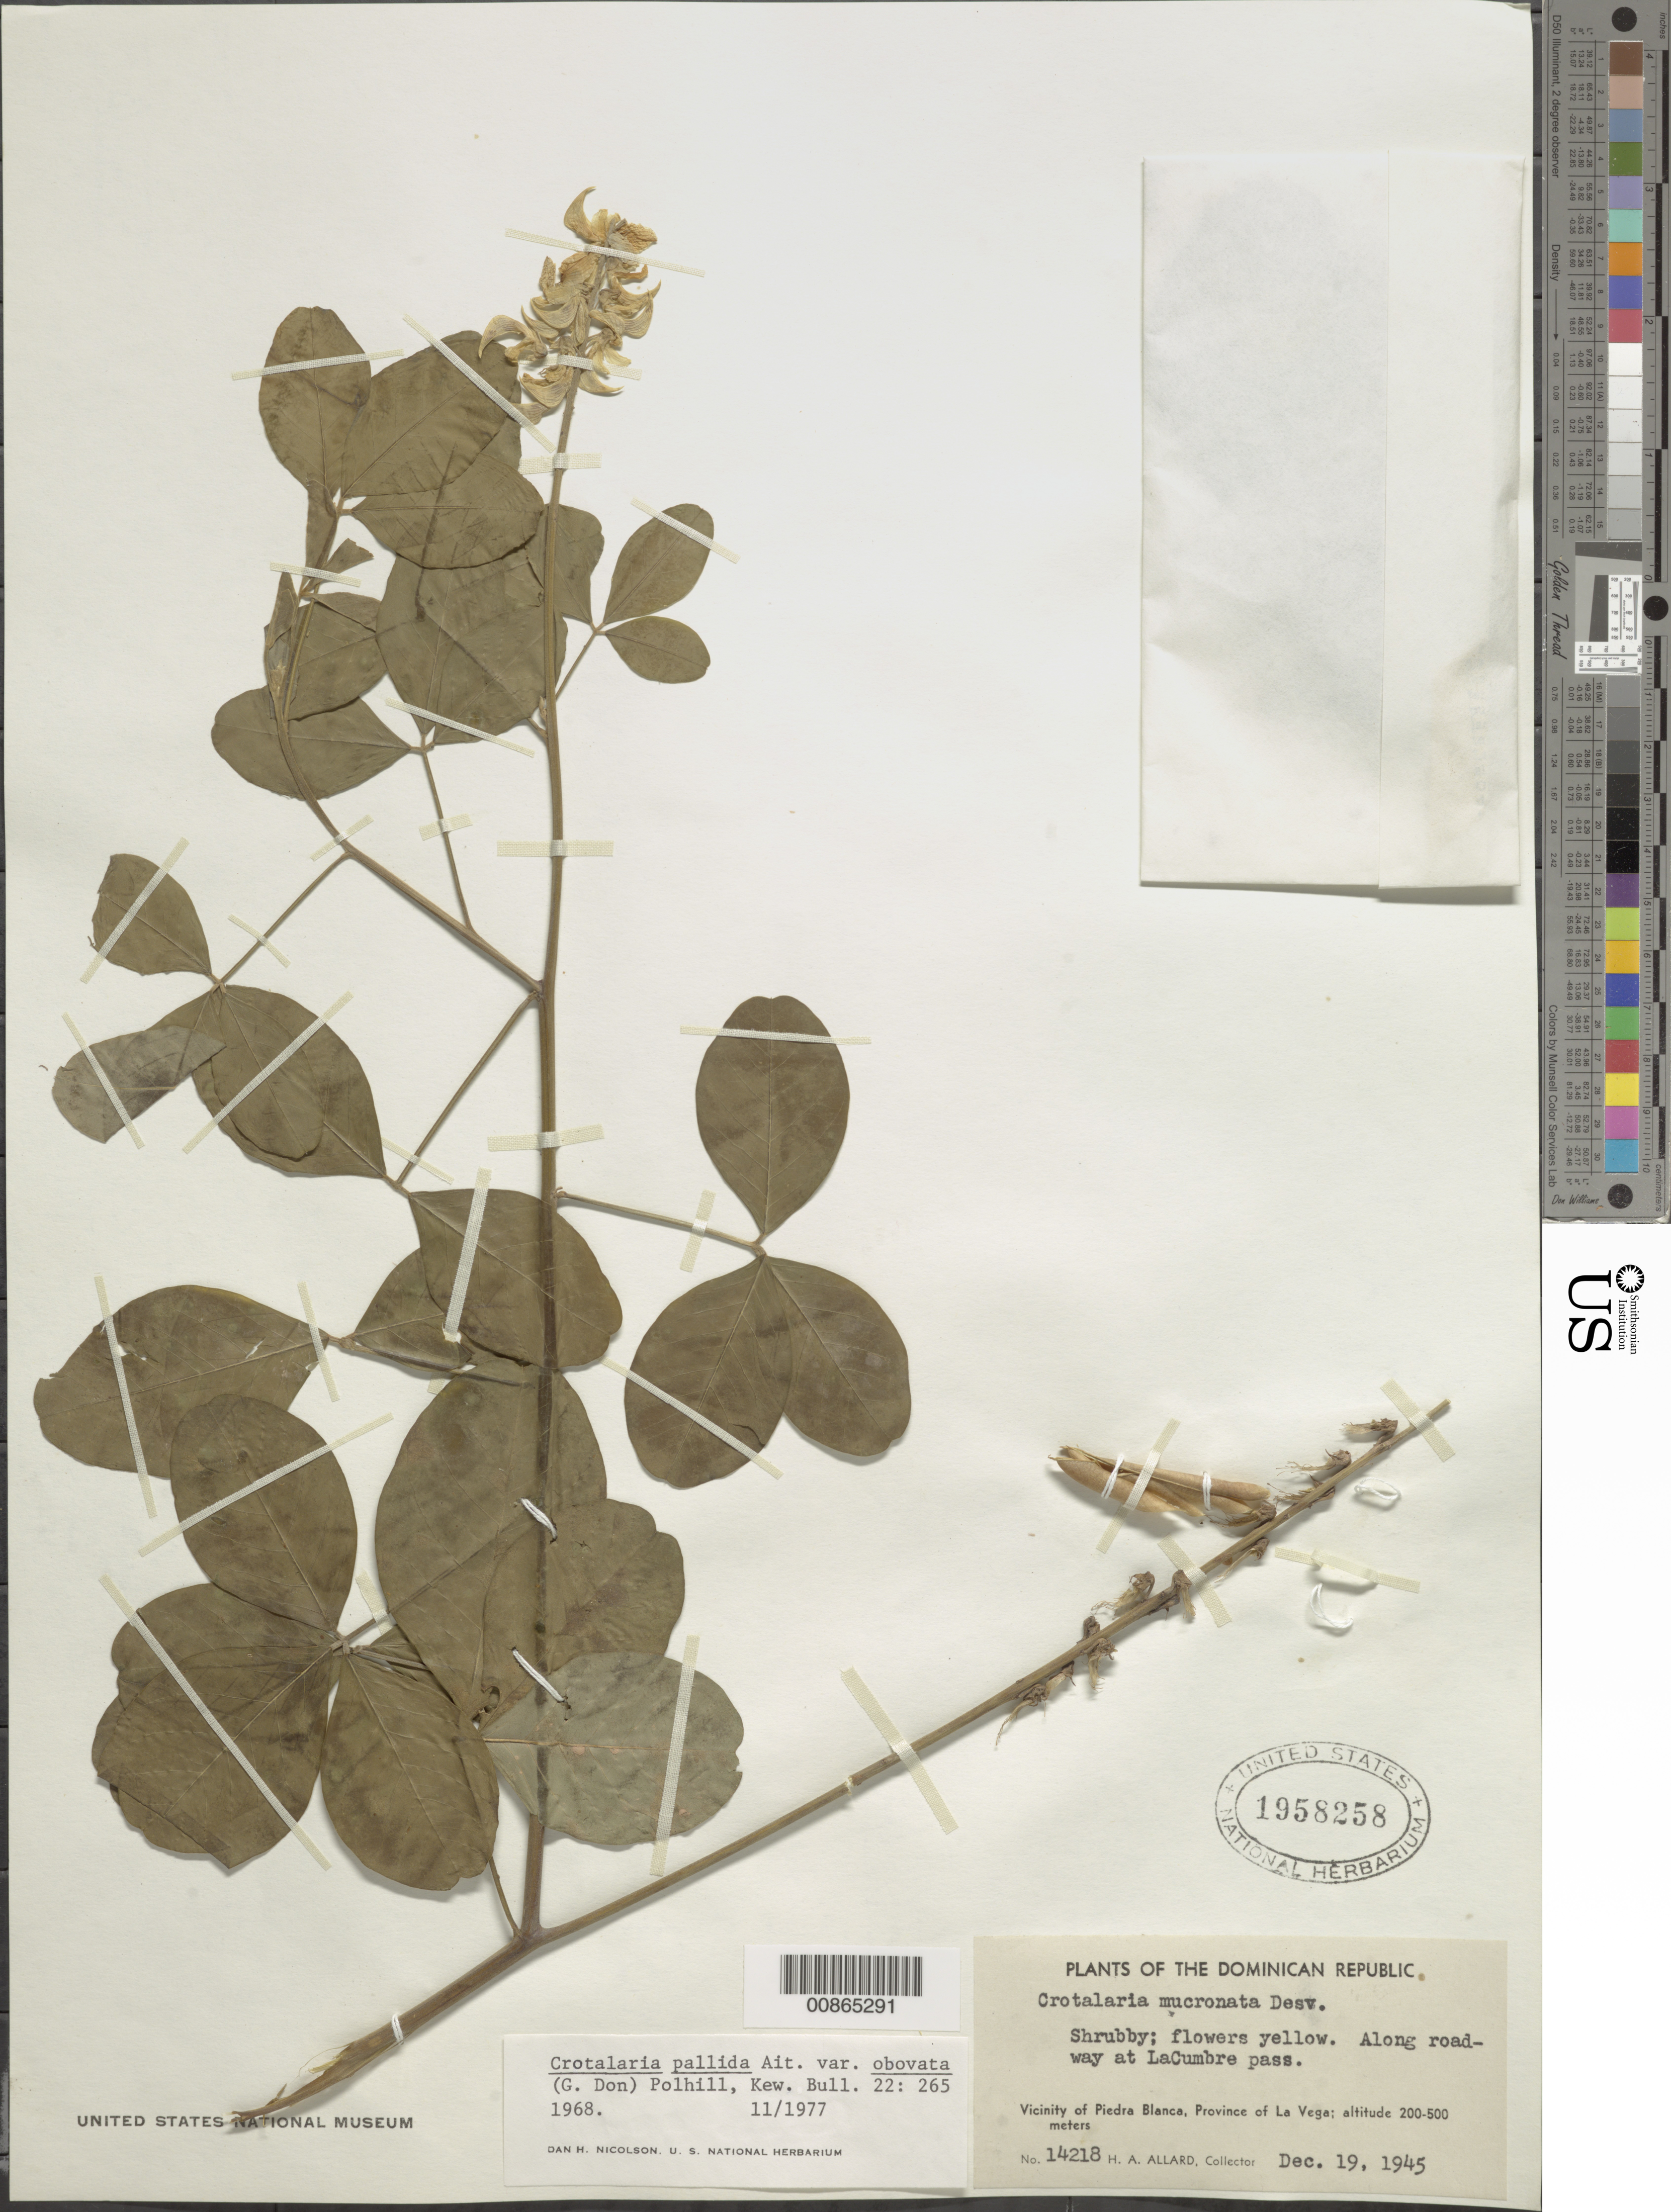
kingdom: Plantae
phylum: Tracheophyta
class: Magnoliopsida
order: Fabales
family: Fabaceae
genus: Crotalaria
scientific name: Crotalaria pallida var. obovata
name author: (G. Don) Polhill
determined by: Nicolson, Dan H.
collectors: H. A. Allard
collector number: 14218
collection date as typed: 19 Dec 1945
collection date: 1945-12-19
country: Dominican Republic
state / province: La Vega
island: Hispaniola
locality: Vicinity of Piedra Blanca. Along roadway at La Cumbre pass.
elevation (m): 200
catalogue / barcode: US 1958258